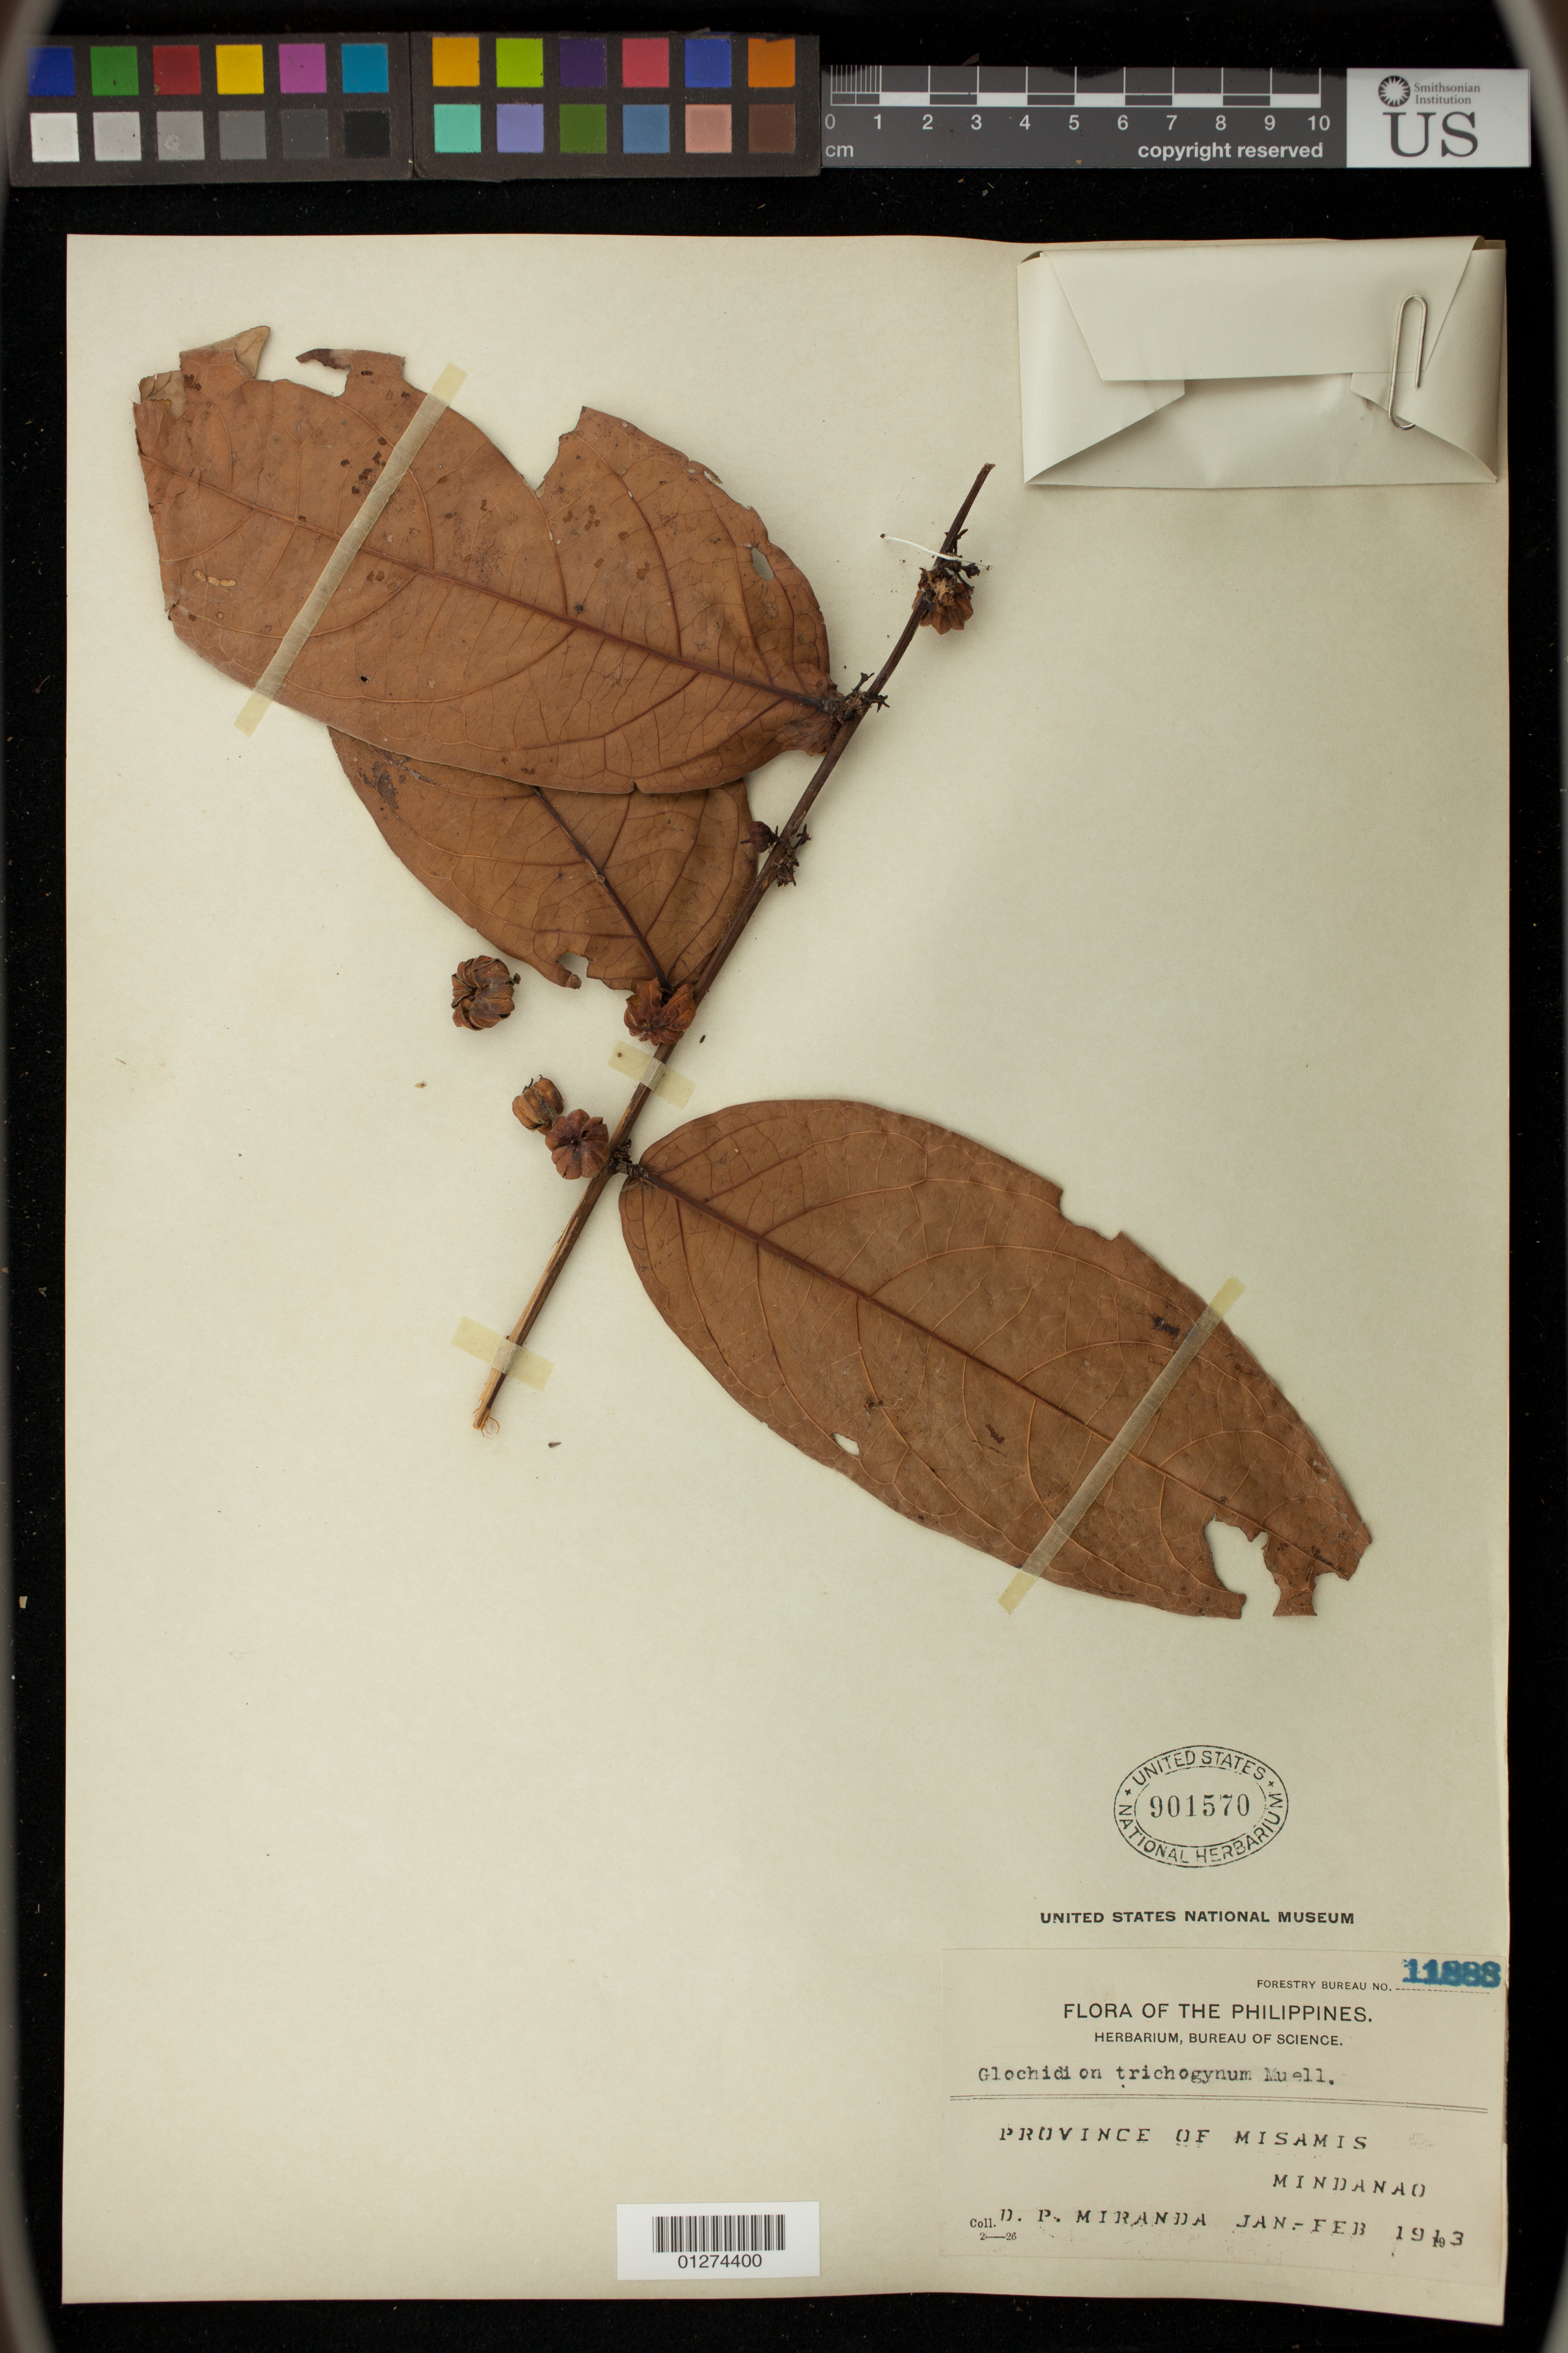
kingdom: Plantae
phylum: Tracheophyta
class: Magnoliopsida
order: Malpighiales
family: Phyllanthaceae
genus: Glochidion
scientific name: Glochidion trichogynum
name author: Müll. Arg.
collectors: D. P. Miranda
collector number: For. Bur. 11888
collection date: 1913-01/1913-02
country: Philippines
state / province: Northern Mindanao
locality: Province of Misamis, Mindinao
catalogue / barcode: US 901570